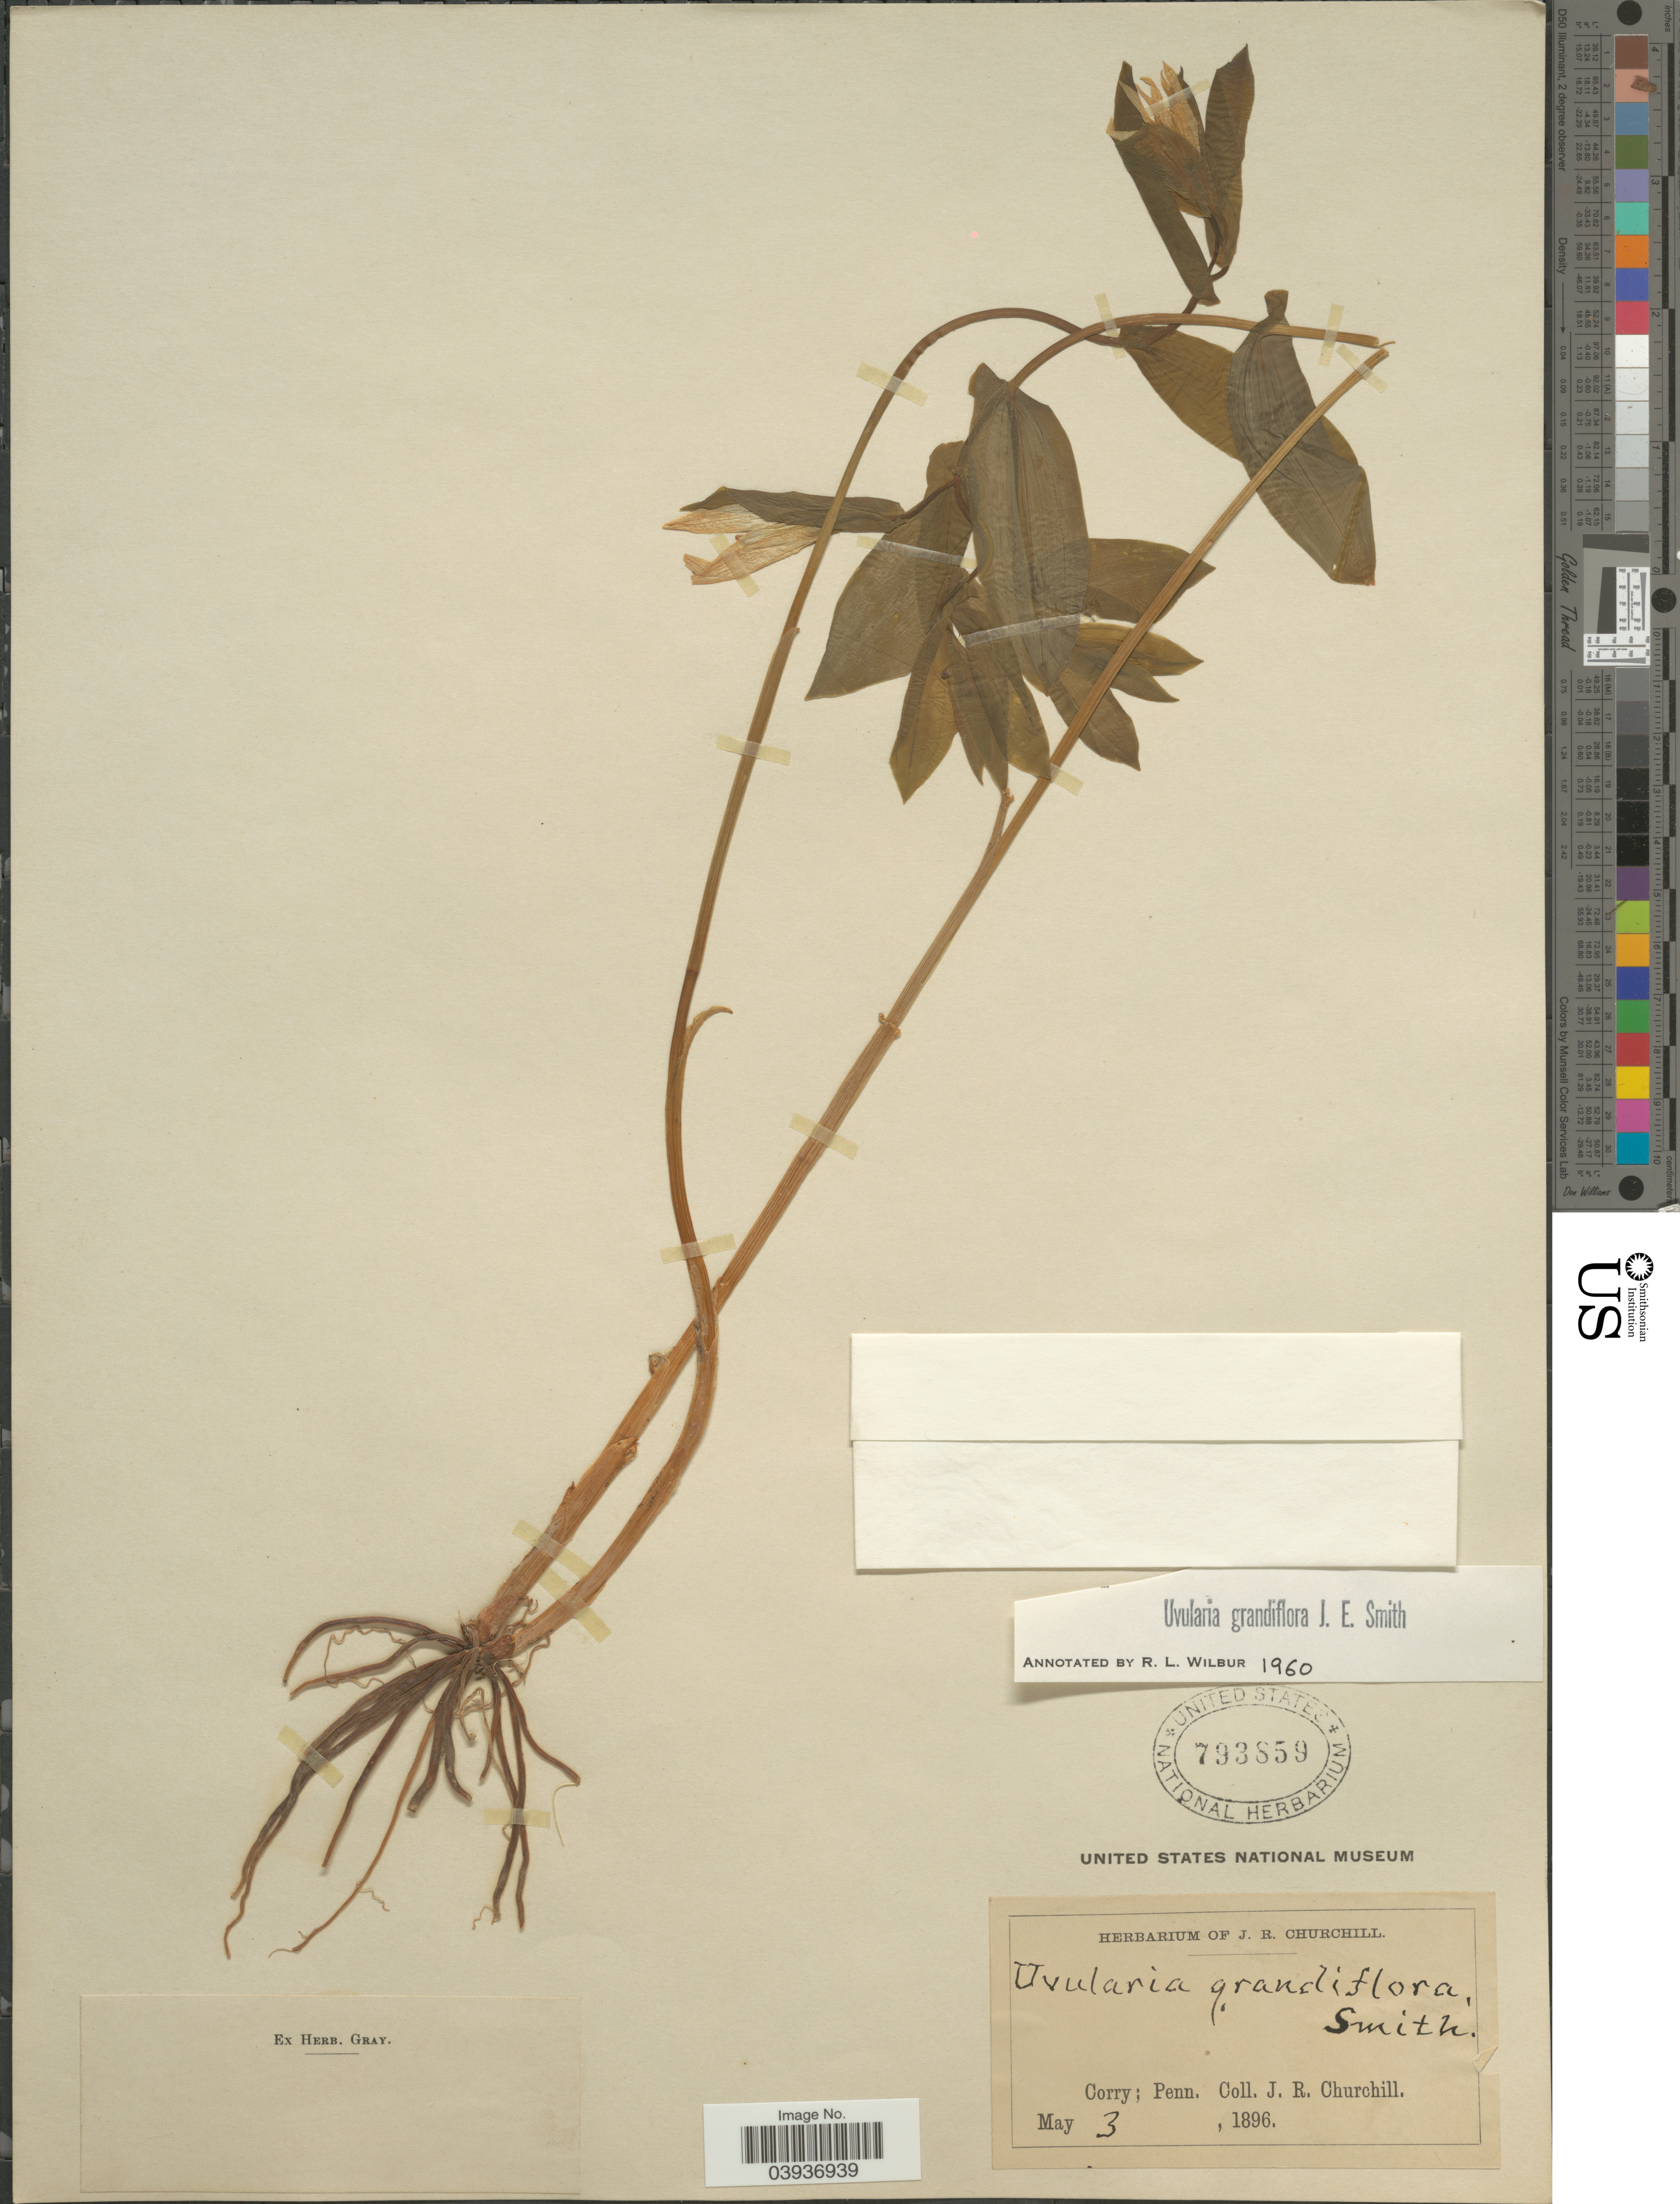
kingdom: Plantae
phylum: Tracheophyta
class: Liliopsida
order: Liliales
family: Colchicaceae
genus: Uvularia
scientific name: Uvularia grandiflora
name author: Sm.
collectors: J. Churchill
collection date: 1896-05-03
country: United States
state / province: Pennsylvania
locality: Corry.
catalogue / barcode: US 793859